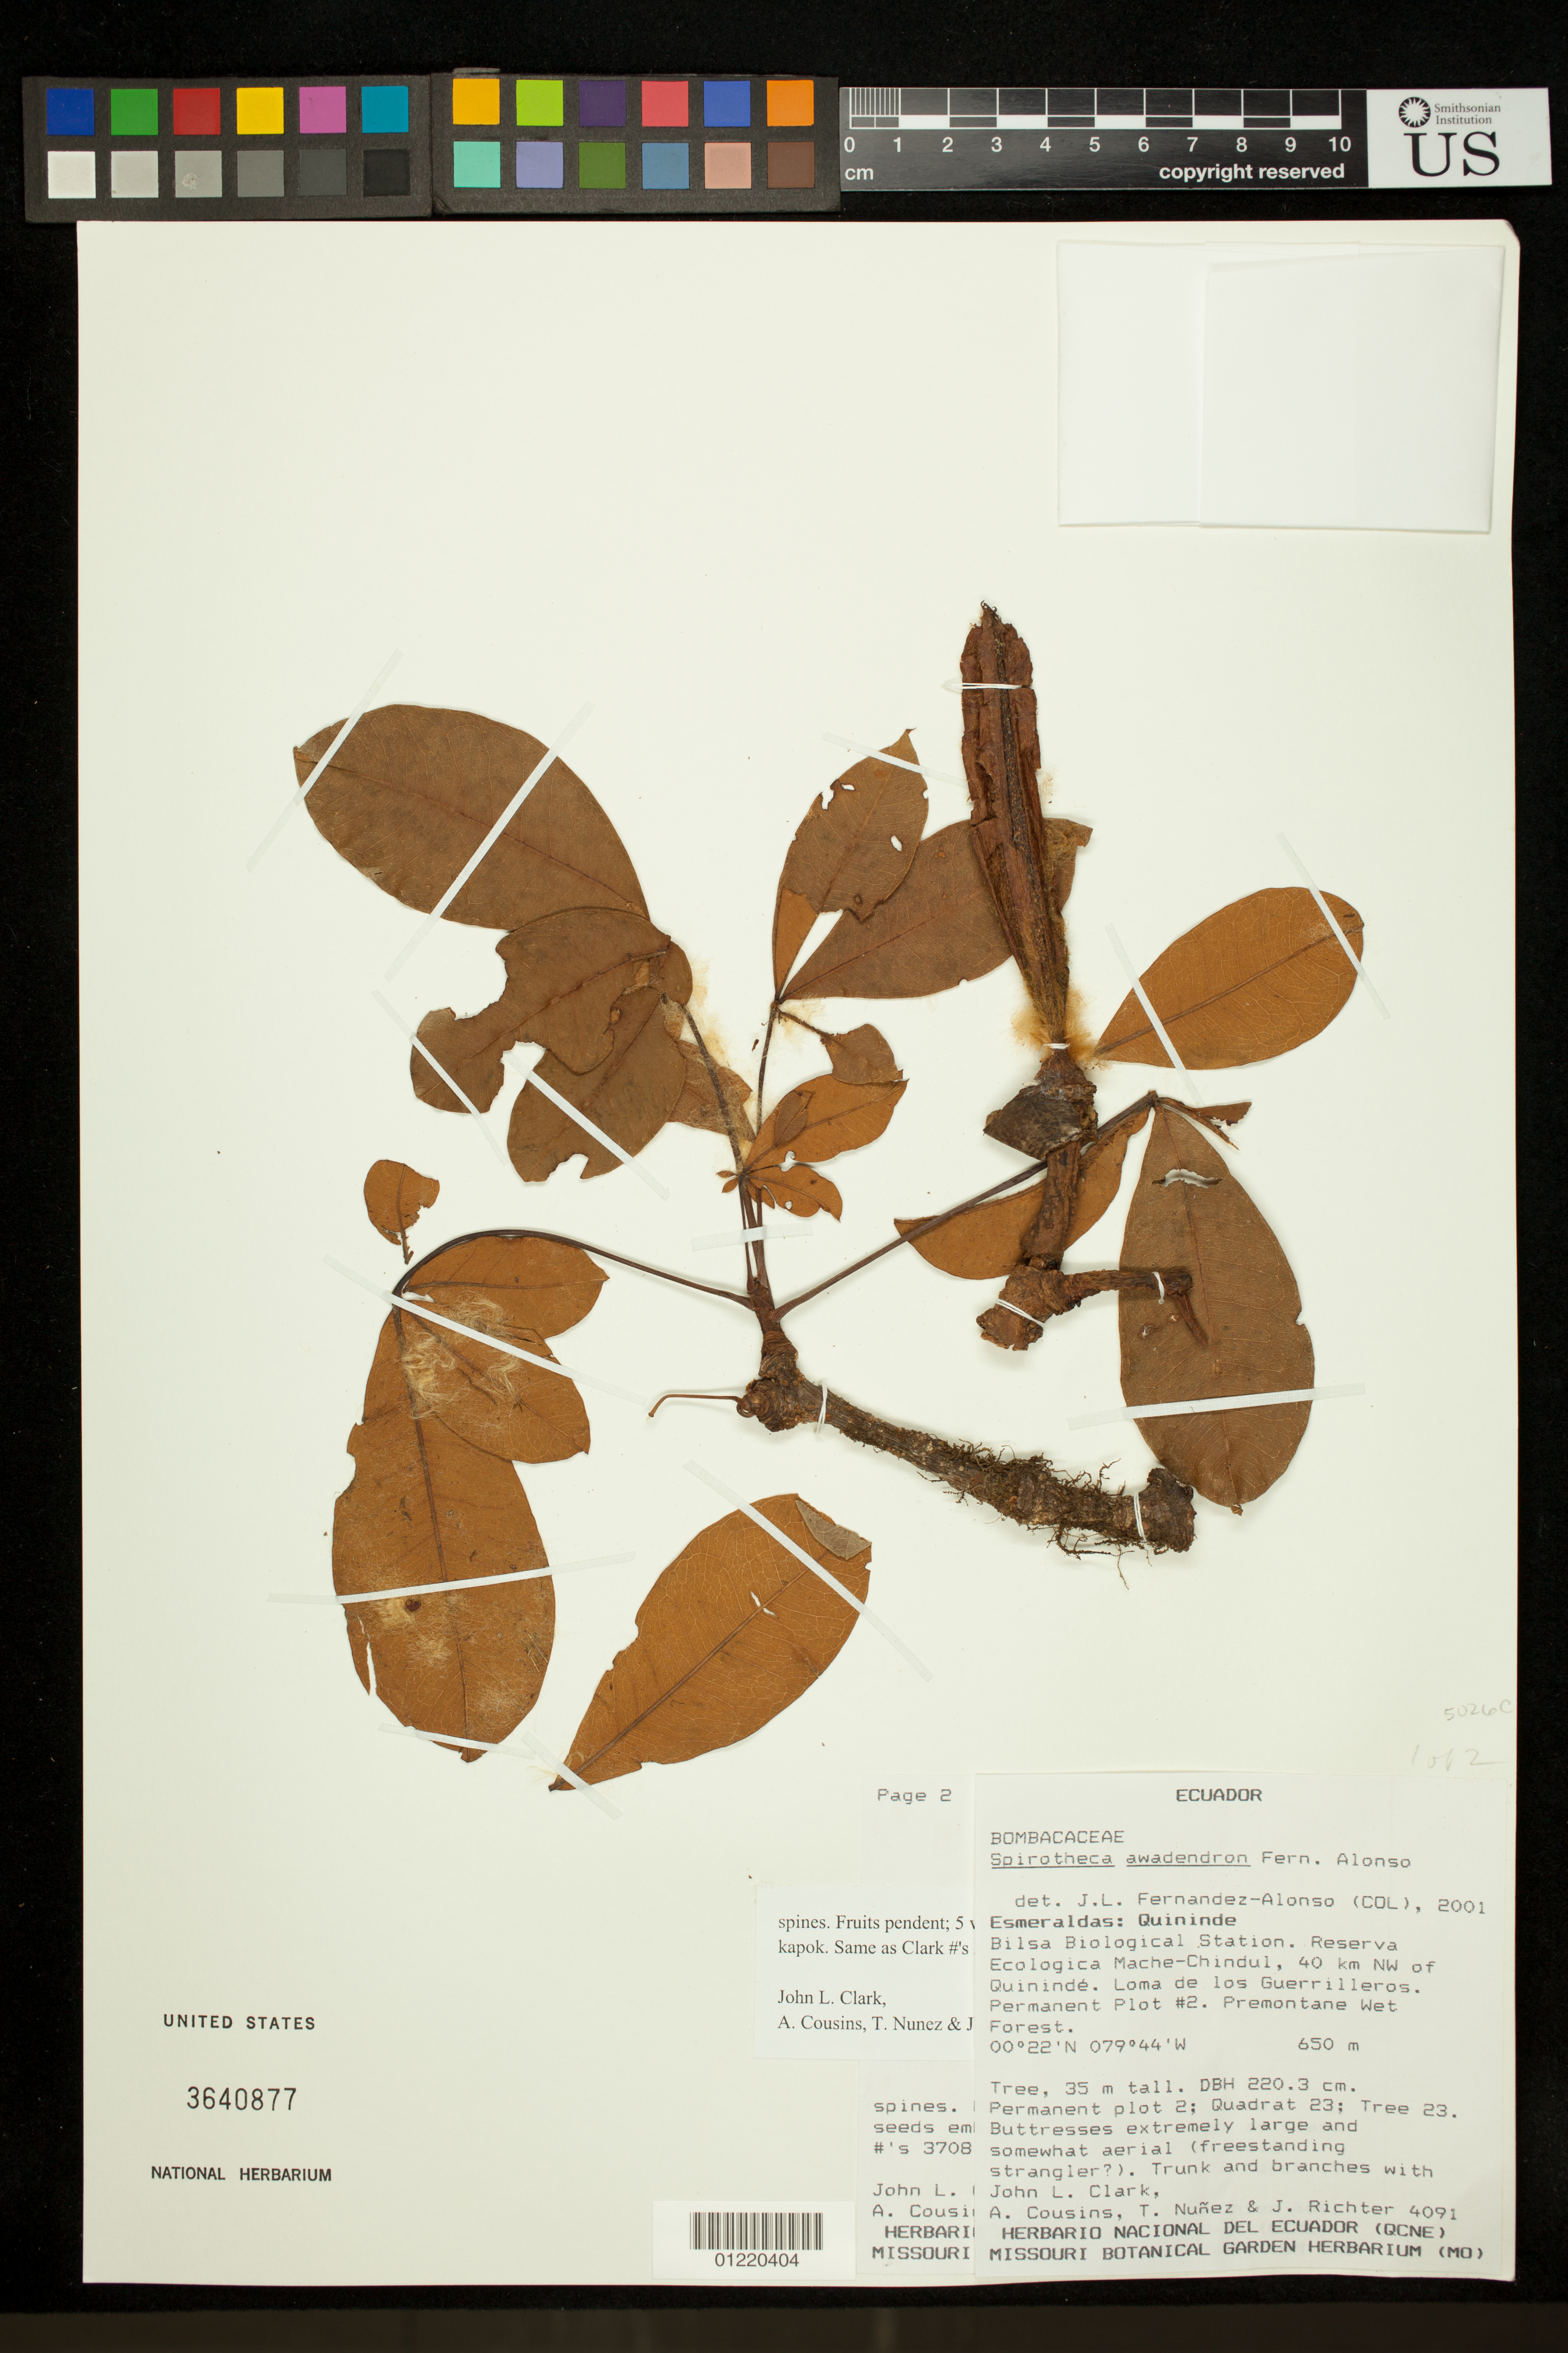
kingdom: Plantae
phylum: Tracheophyta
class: Magnoliopsida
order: Malvales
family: Malvaceae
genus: Spirotheca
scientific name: Spirotheca awadendron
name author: Fern. Alonso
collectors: J. L. Clark, A. Cousins, T. Núñez & J. Richter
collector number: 4091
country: Ecuador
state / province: Esmeraldas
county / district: Quinindé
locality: Bilsa Biological Station. Reserva Ecologica Mache-Chindul, 40 km NW of Quininde. Loma de los Guerrilleros. Permanent Plot #2. Premontane Wet Forest.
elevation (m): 650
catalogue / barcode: US 3640877